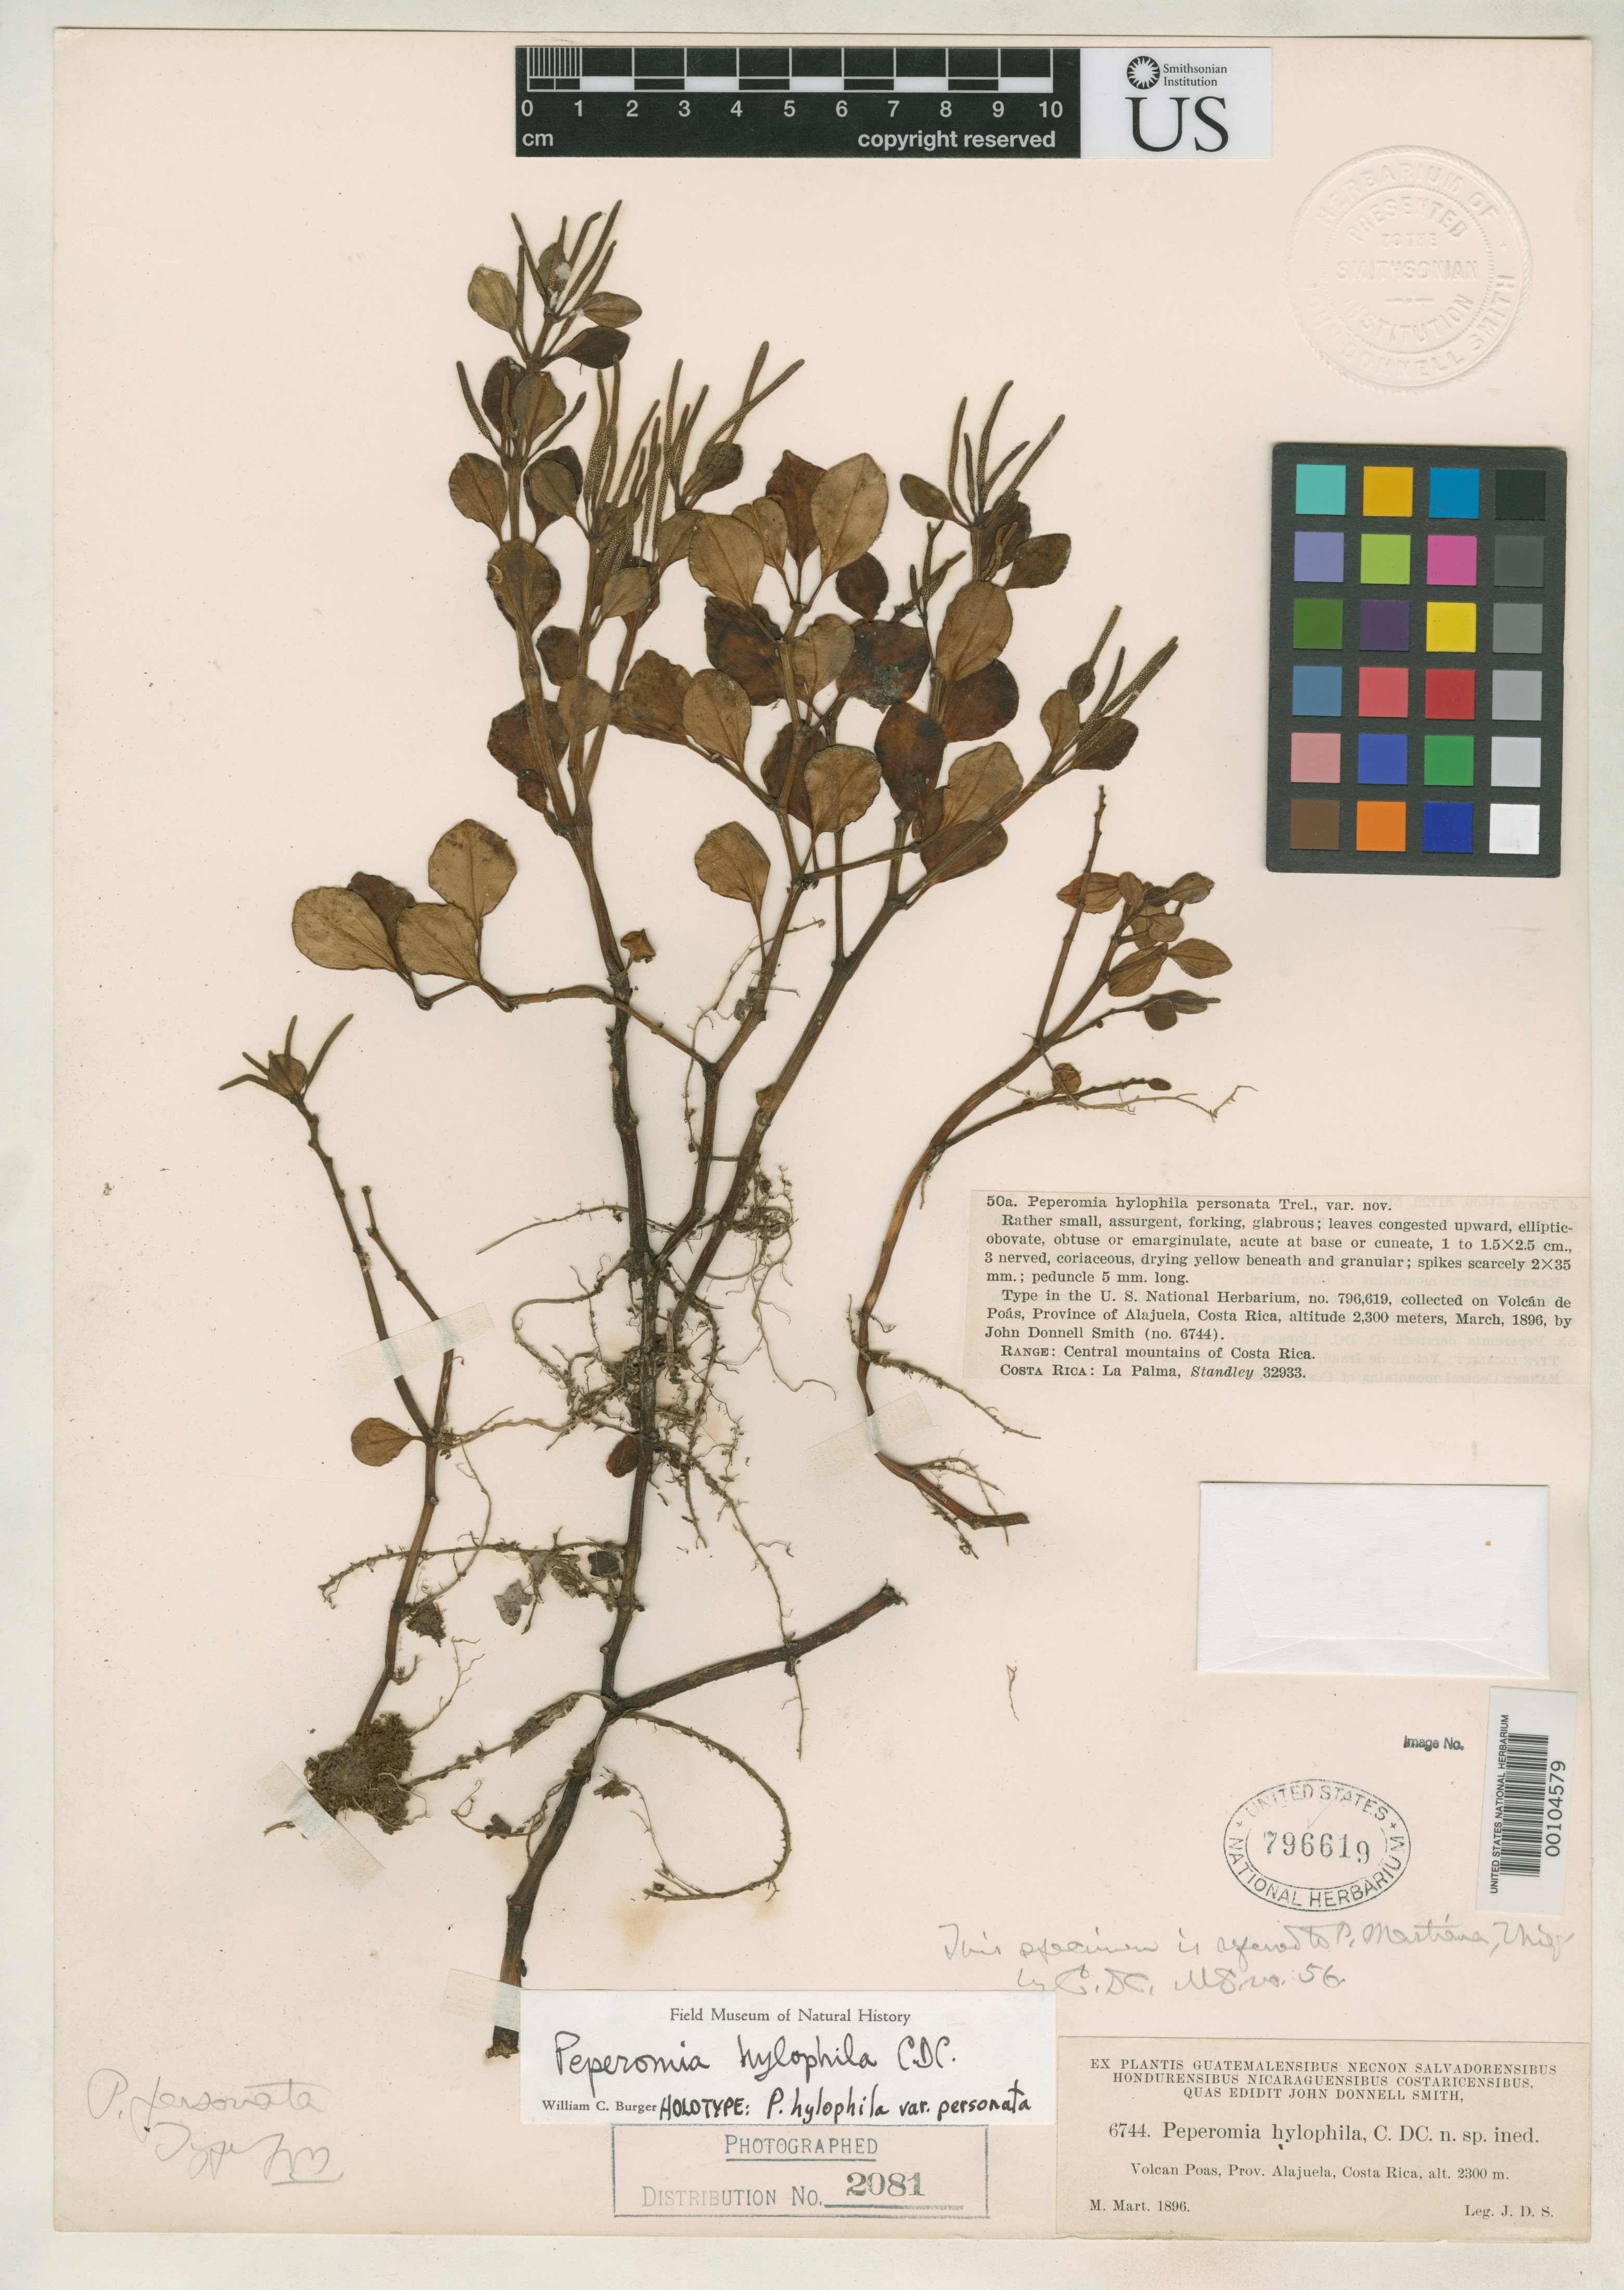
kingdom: Plantae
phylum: Tracheophyta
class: Magnoliopsida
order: Piperales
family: Piperaceae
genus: Peperomia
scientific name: Peperomia hylophila var. personata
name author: Trel.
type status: Holotype; Isosyntype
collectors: J. Donnell Smith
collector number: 6744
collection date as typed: Mar 1896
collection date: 1896-03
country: Costa Rica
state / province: Alajuela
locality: Volcan Poás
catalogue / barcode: US 796619